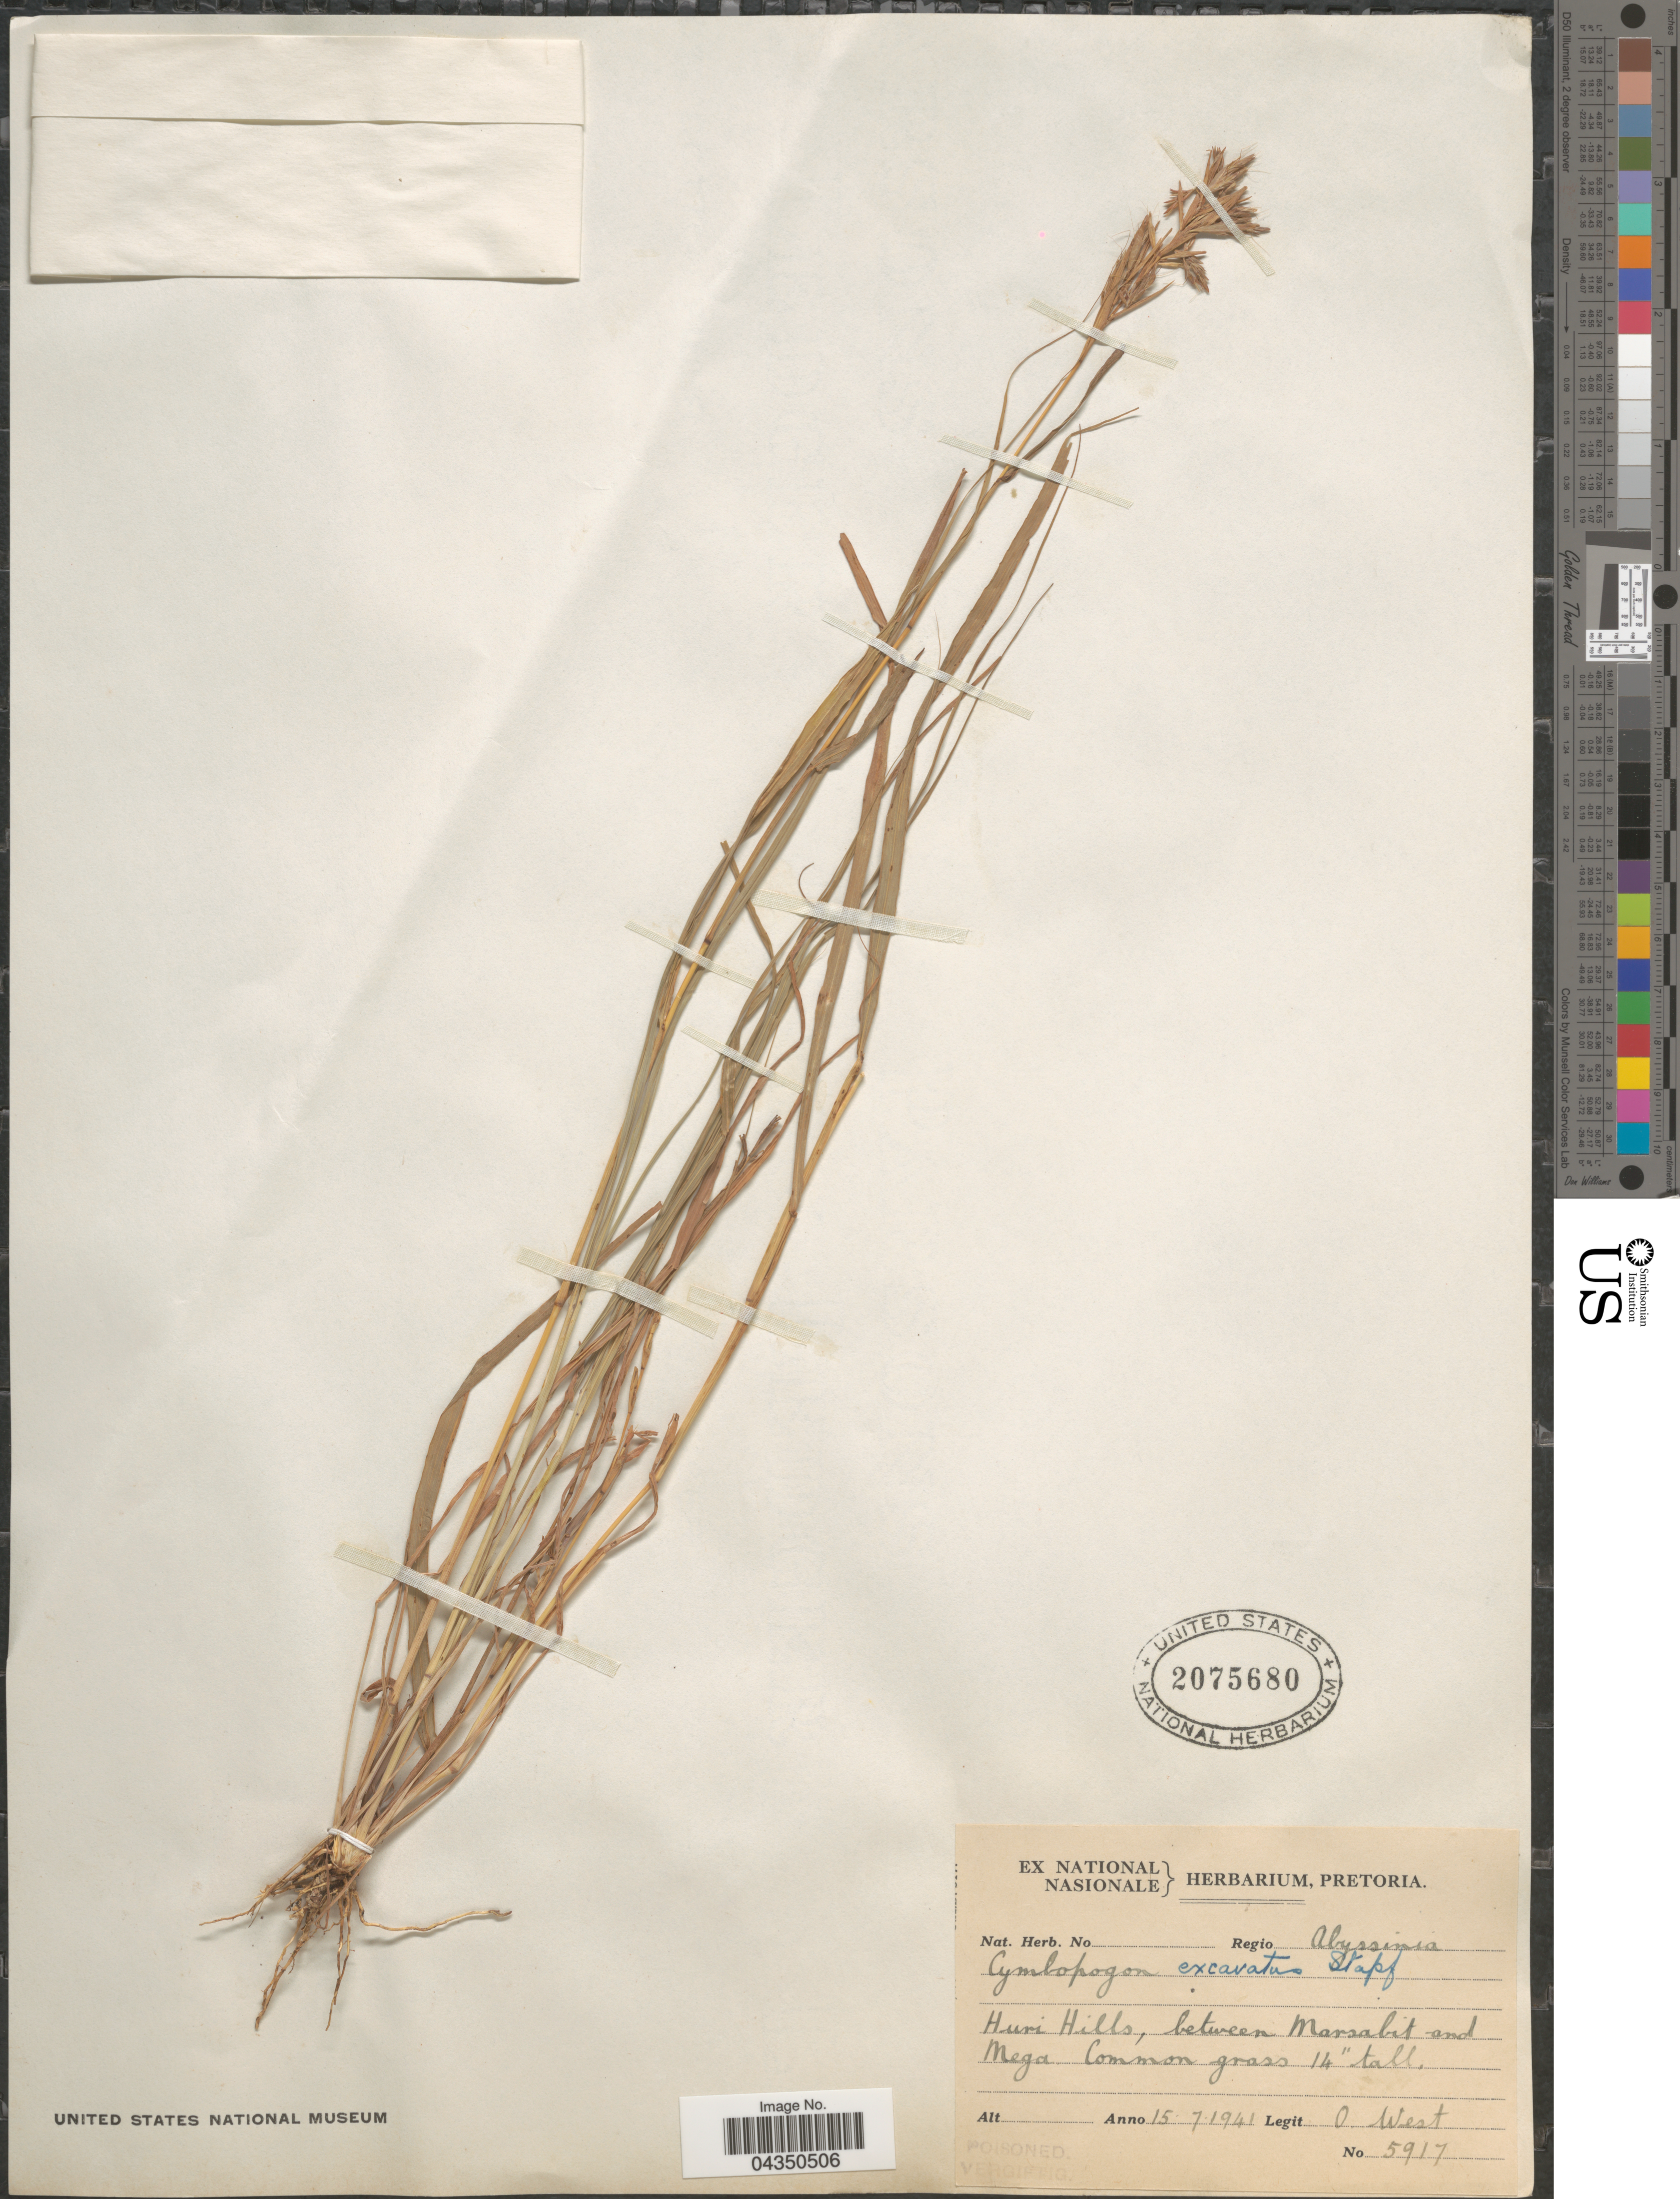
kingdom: Plantae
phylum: Tracheophyta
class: Liliopsida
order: Poales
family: Poaceae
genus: Cymbopogon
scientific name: Cymbopogon caesius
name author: (Nees ex Hook. & Arn.) Stapf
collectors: O. West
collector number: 5917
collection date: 1941-07-15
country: Ethiopia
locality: Regio Abyssinia. Huri Hills, between Marsabit and Mega.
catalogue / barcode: US 2075680